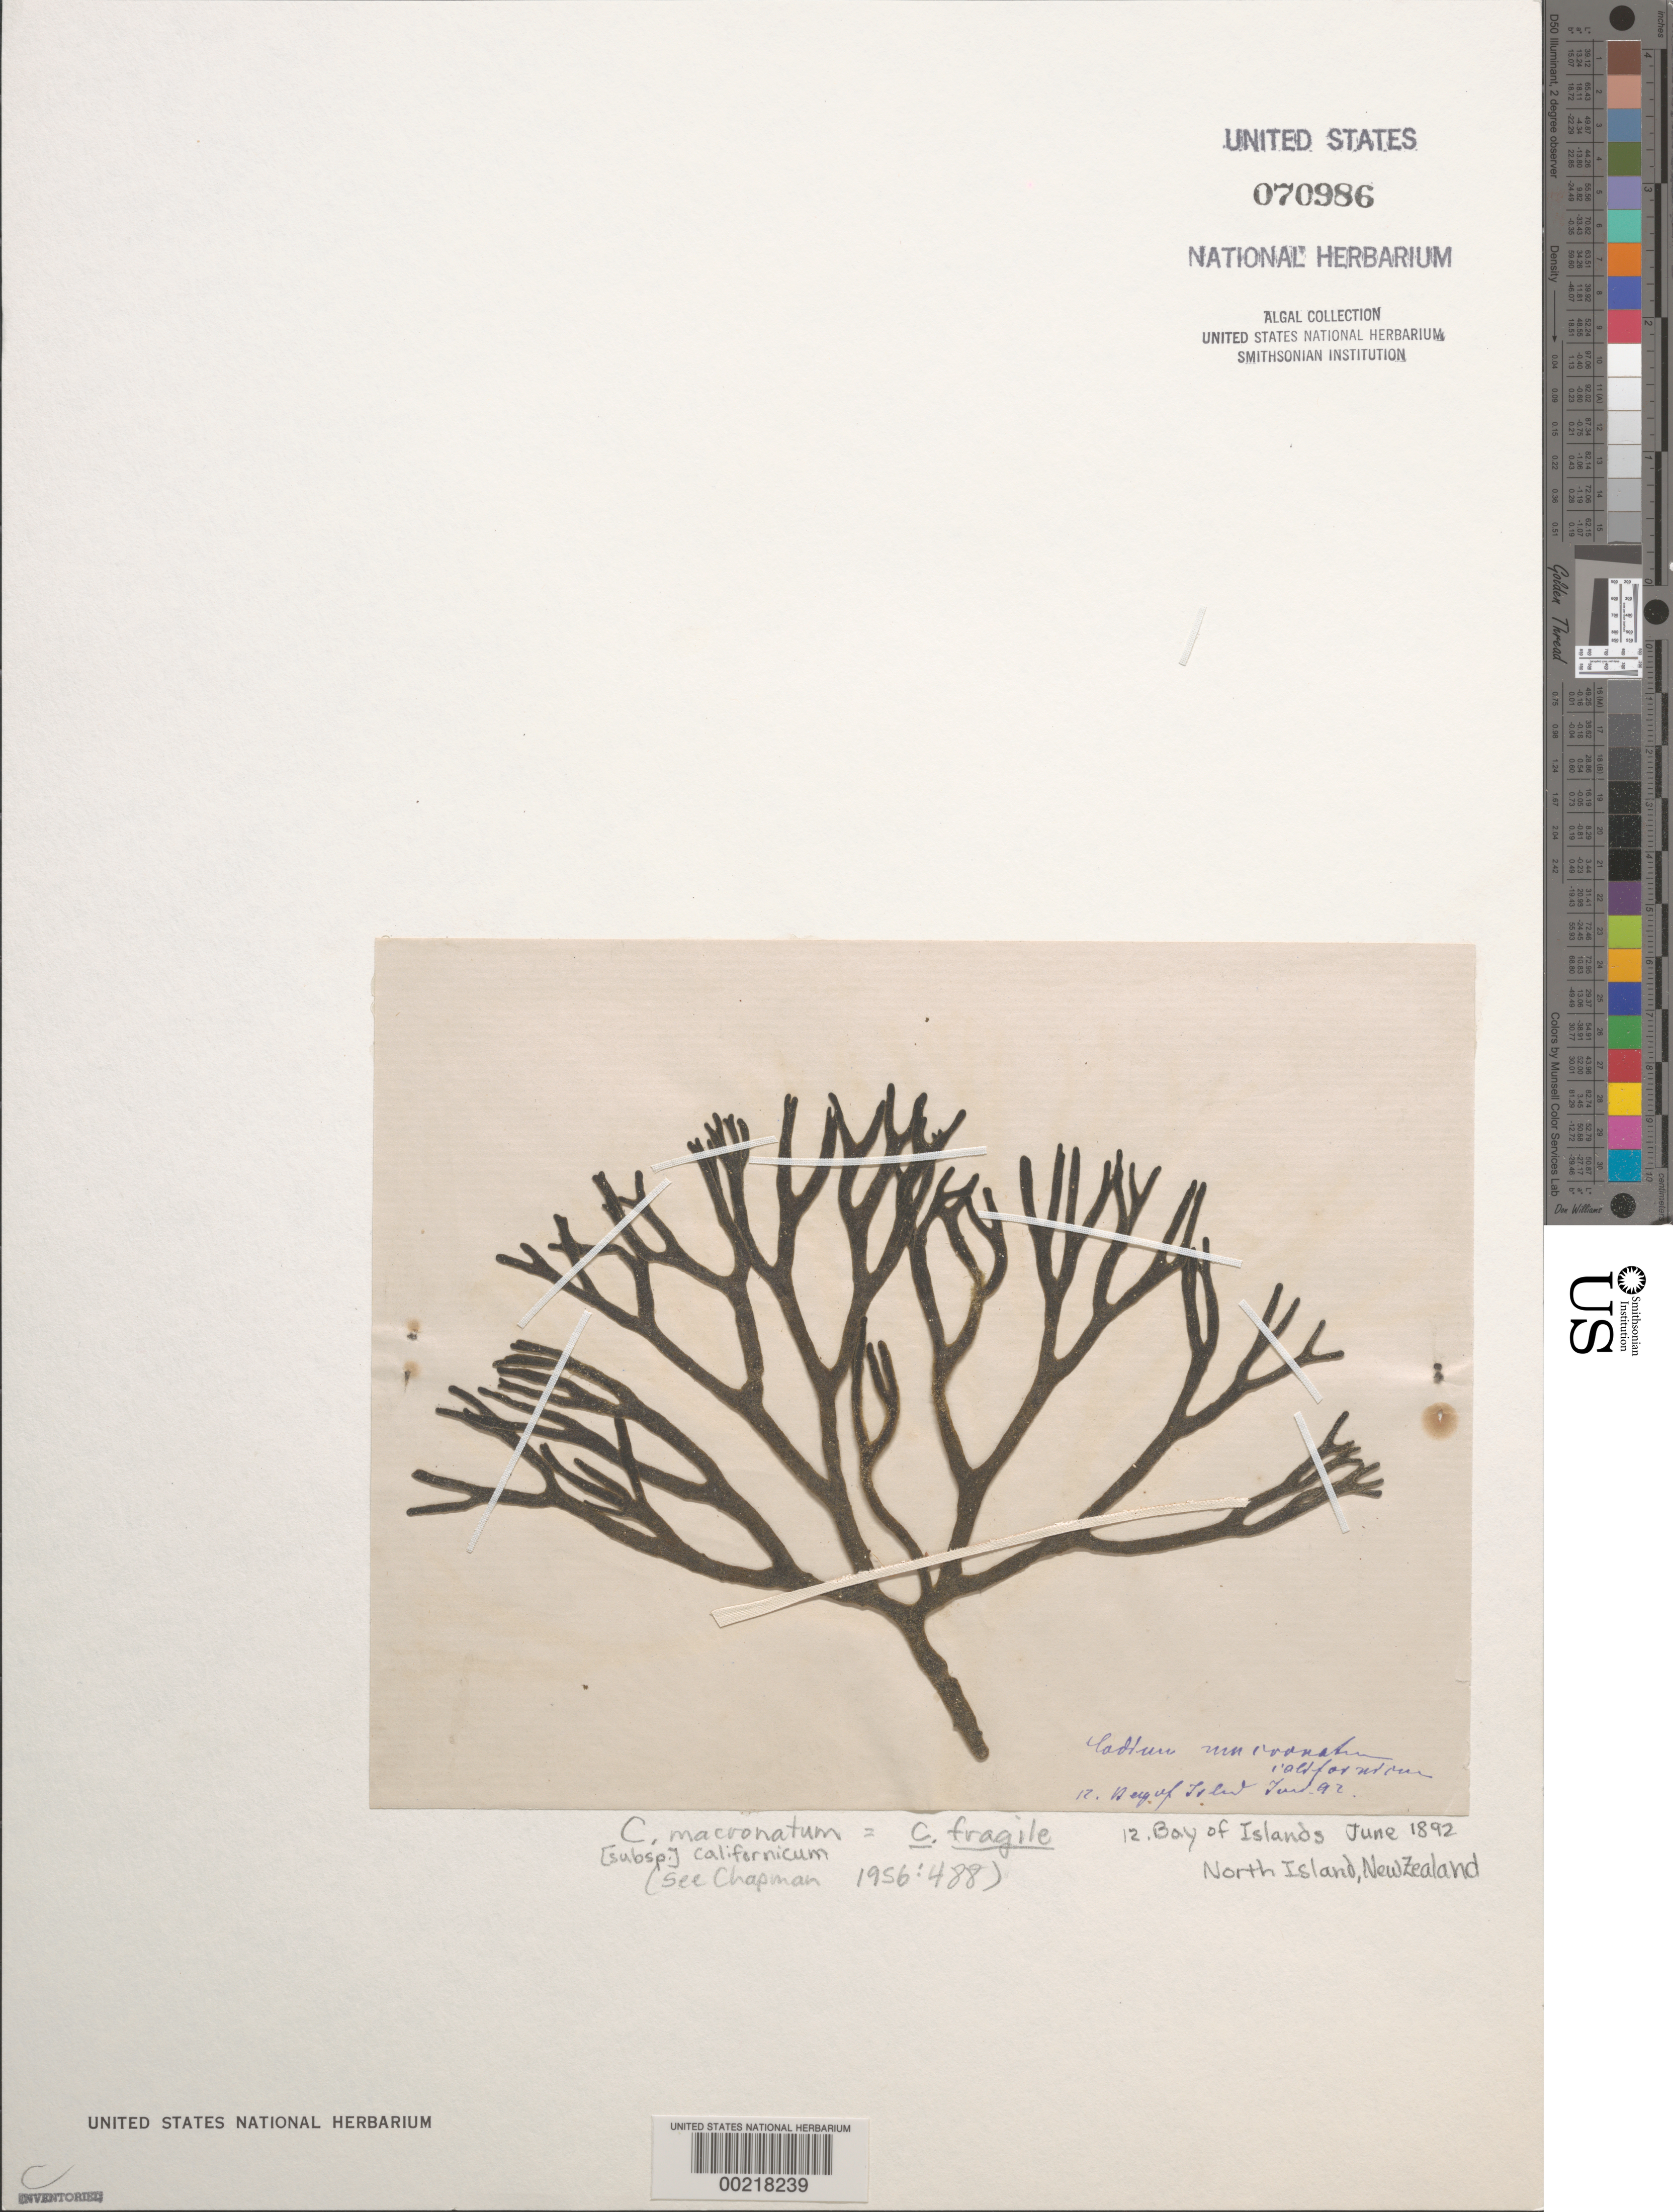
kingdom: Plantae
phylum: Chlorophyta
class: Ulvophyceae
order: Bryopsidales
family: Codiaceae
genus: Codium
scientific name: Codium fragile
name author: (Suringar) P. Hariot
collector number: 12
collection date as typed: Jun 1892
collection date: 1892-06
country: New Zealand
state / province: Northland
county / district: Far North District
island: North Island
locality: Bay of Islands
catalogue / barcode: US 70986